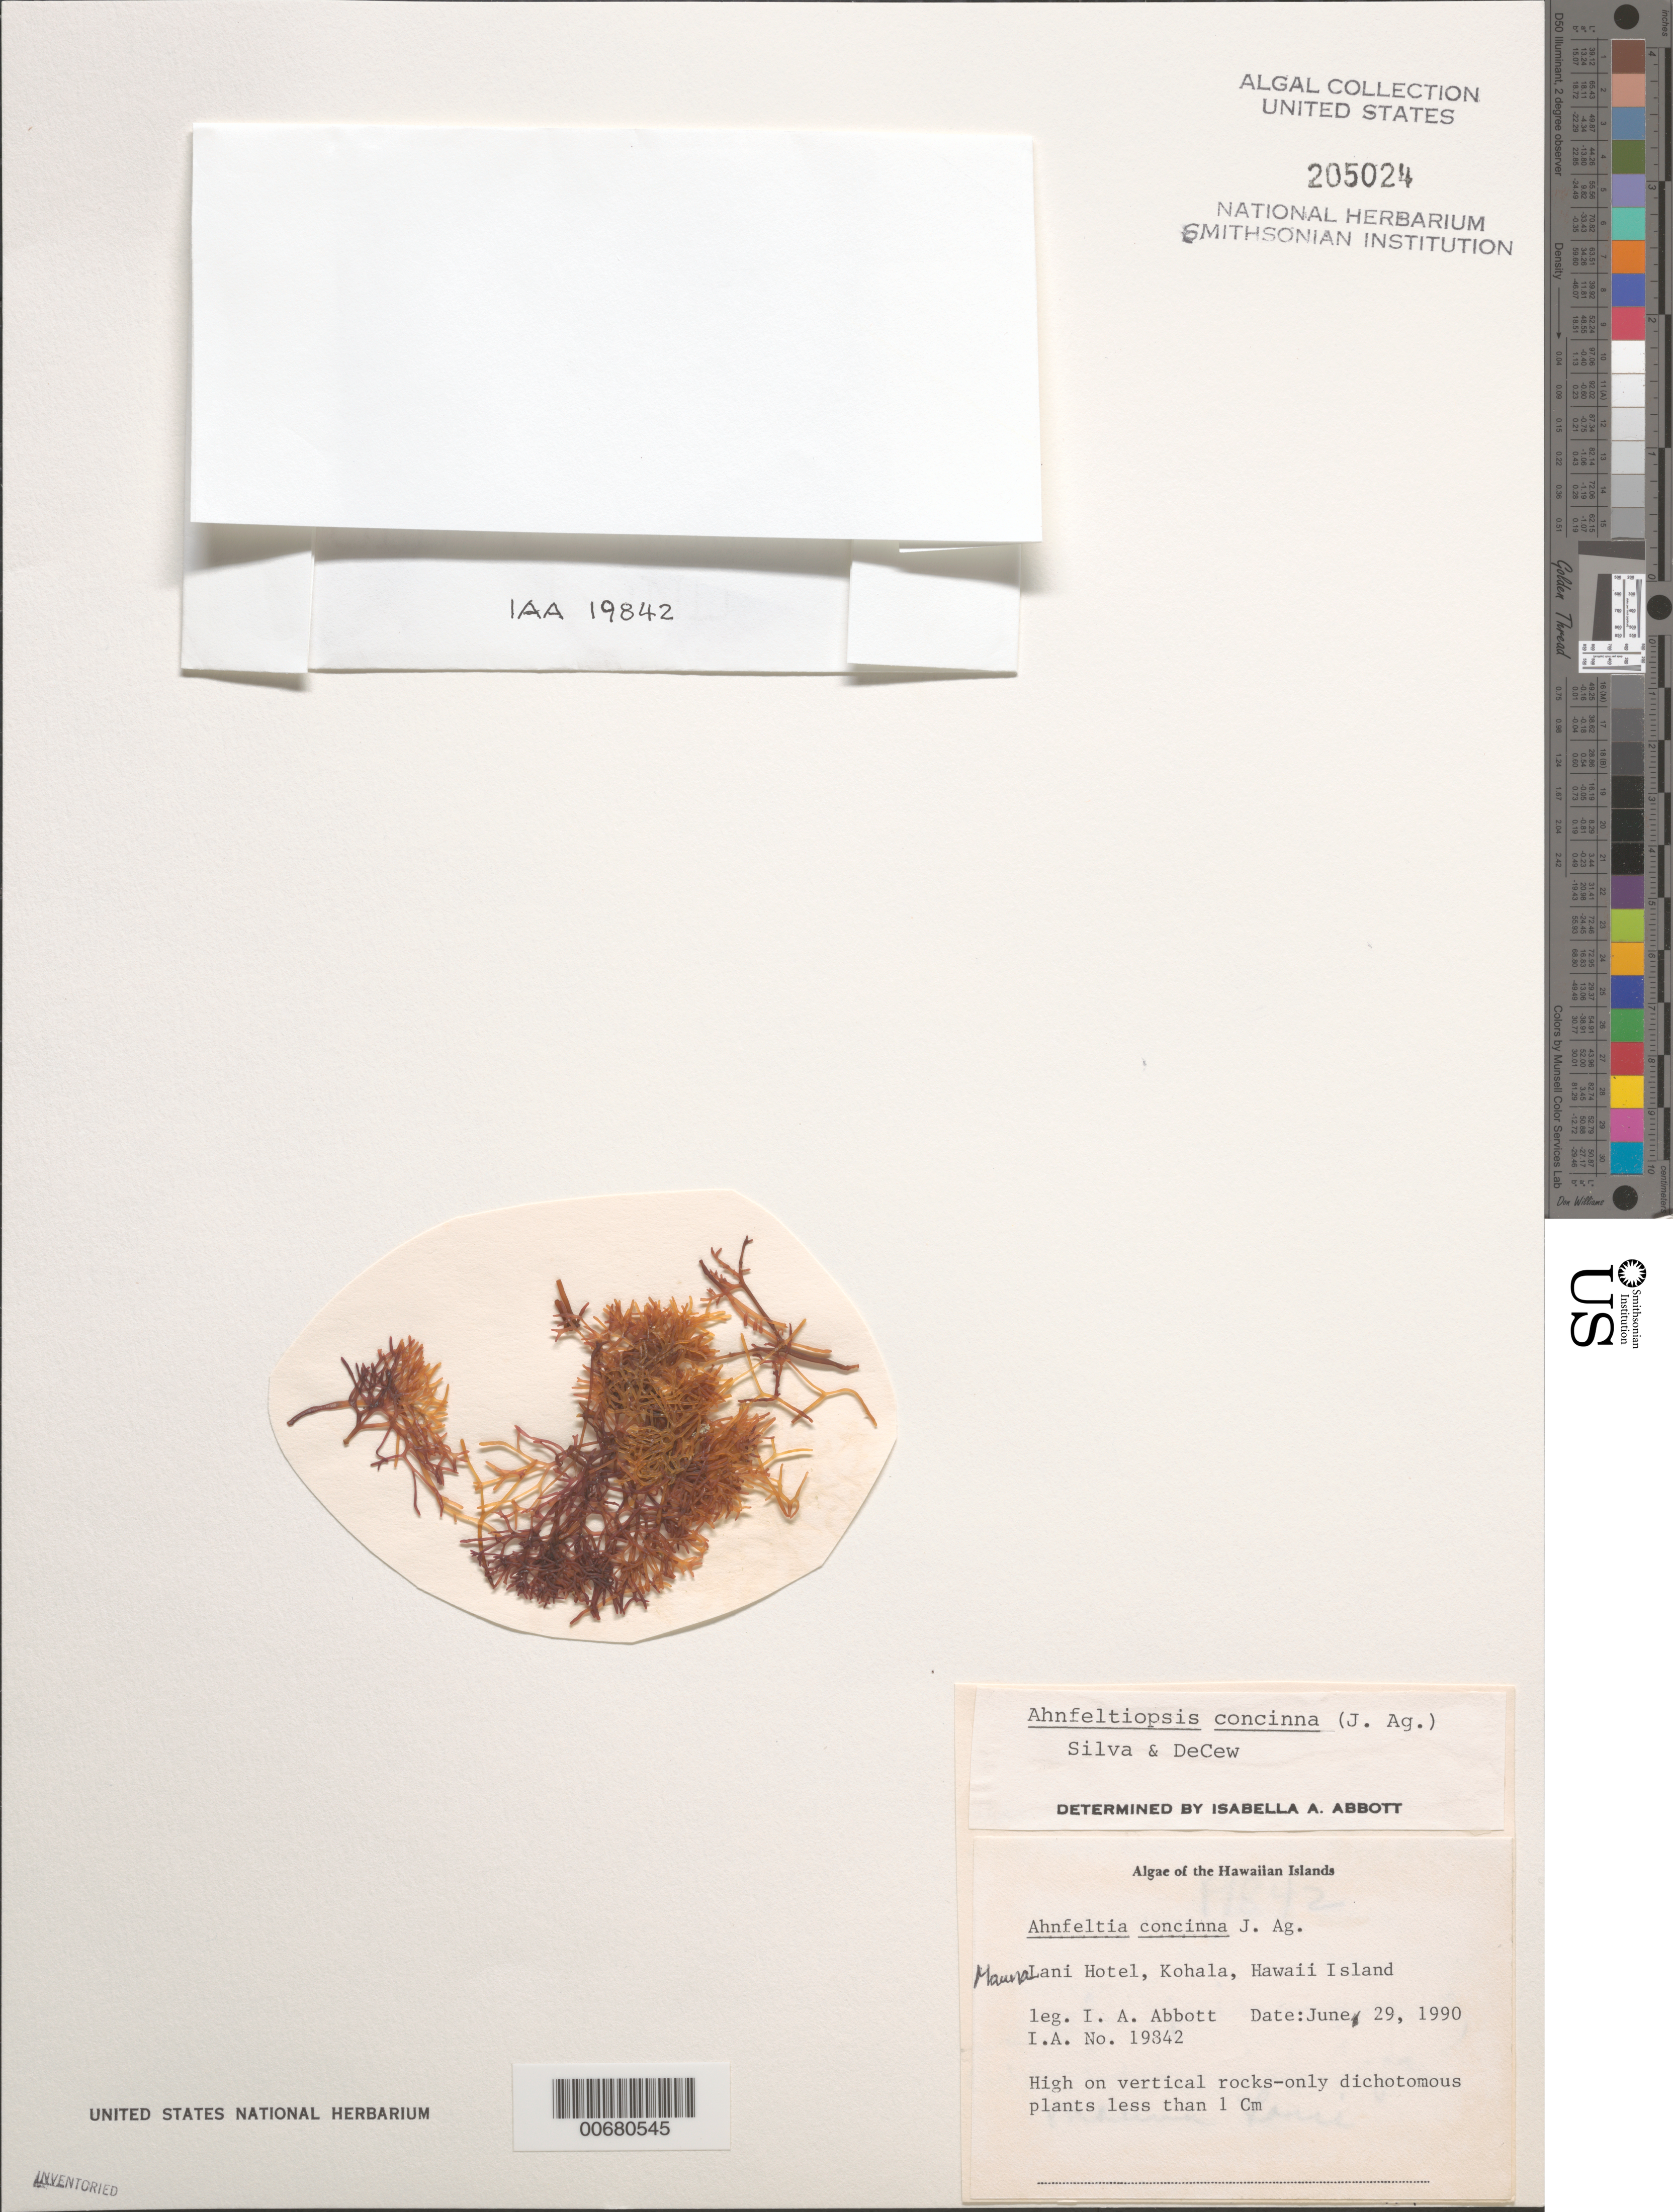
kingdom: Plantae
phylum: Rhodophyta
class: Florideophyceae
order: Gigartinales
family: Phyllophoraceae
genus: Gymnogongrus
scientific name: Gymnogongrus durvillei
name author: (Bory) M.S.Calderon & S.M. Boo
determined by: Algae name updating Project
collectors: I. A. Abbott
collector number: IAA 19842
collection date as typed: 29 Jun 1990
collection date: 1990-06-29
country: United States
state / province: Hawaii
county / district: Hawaii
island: Hawaii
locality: Mauna Lani Hotel, Kohala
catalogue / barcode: US 205024